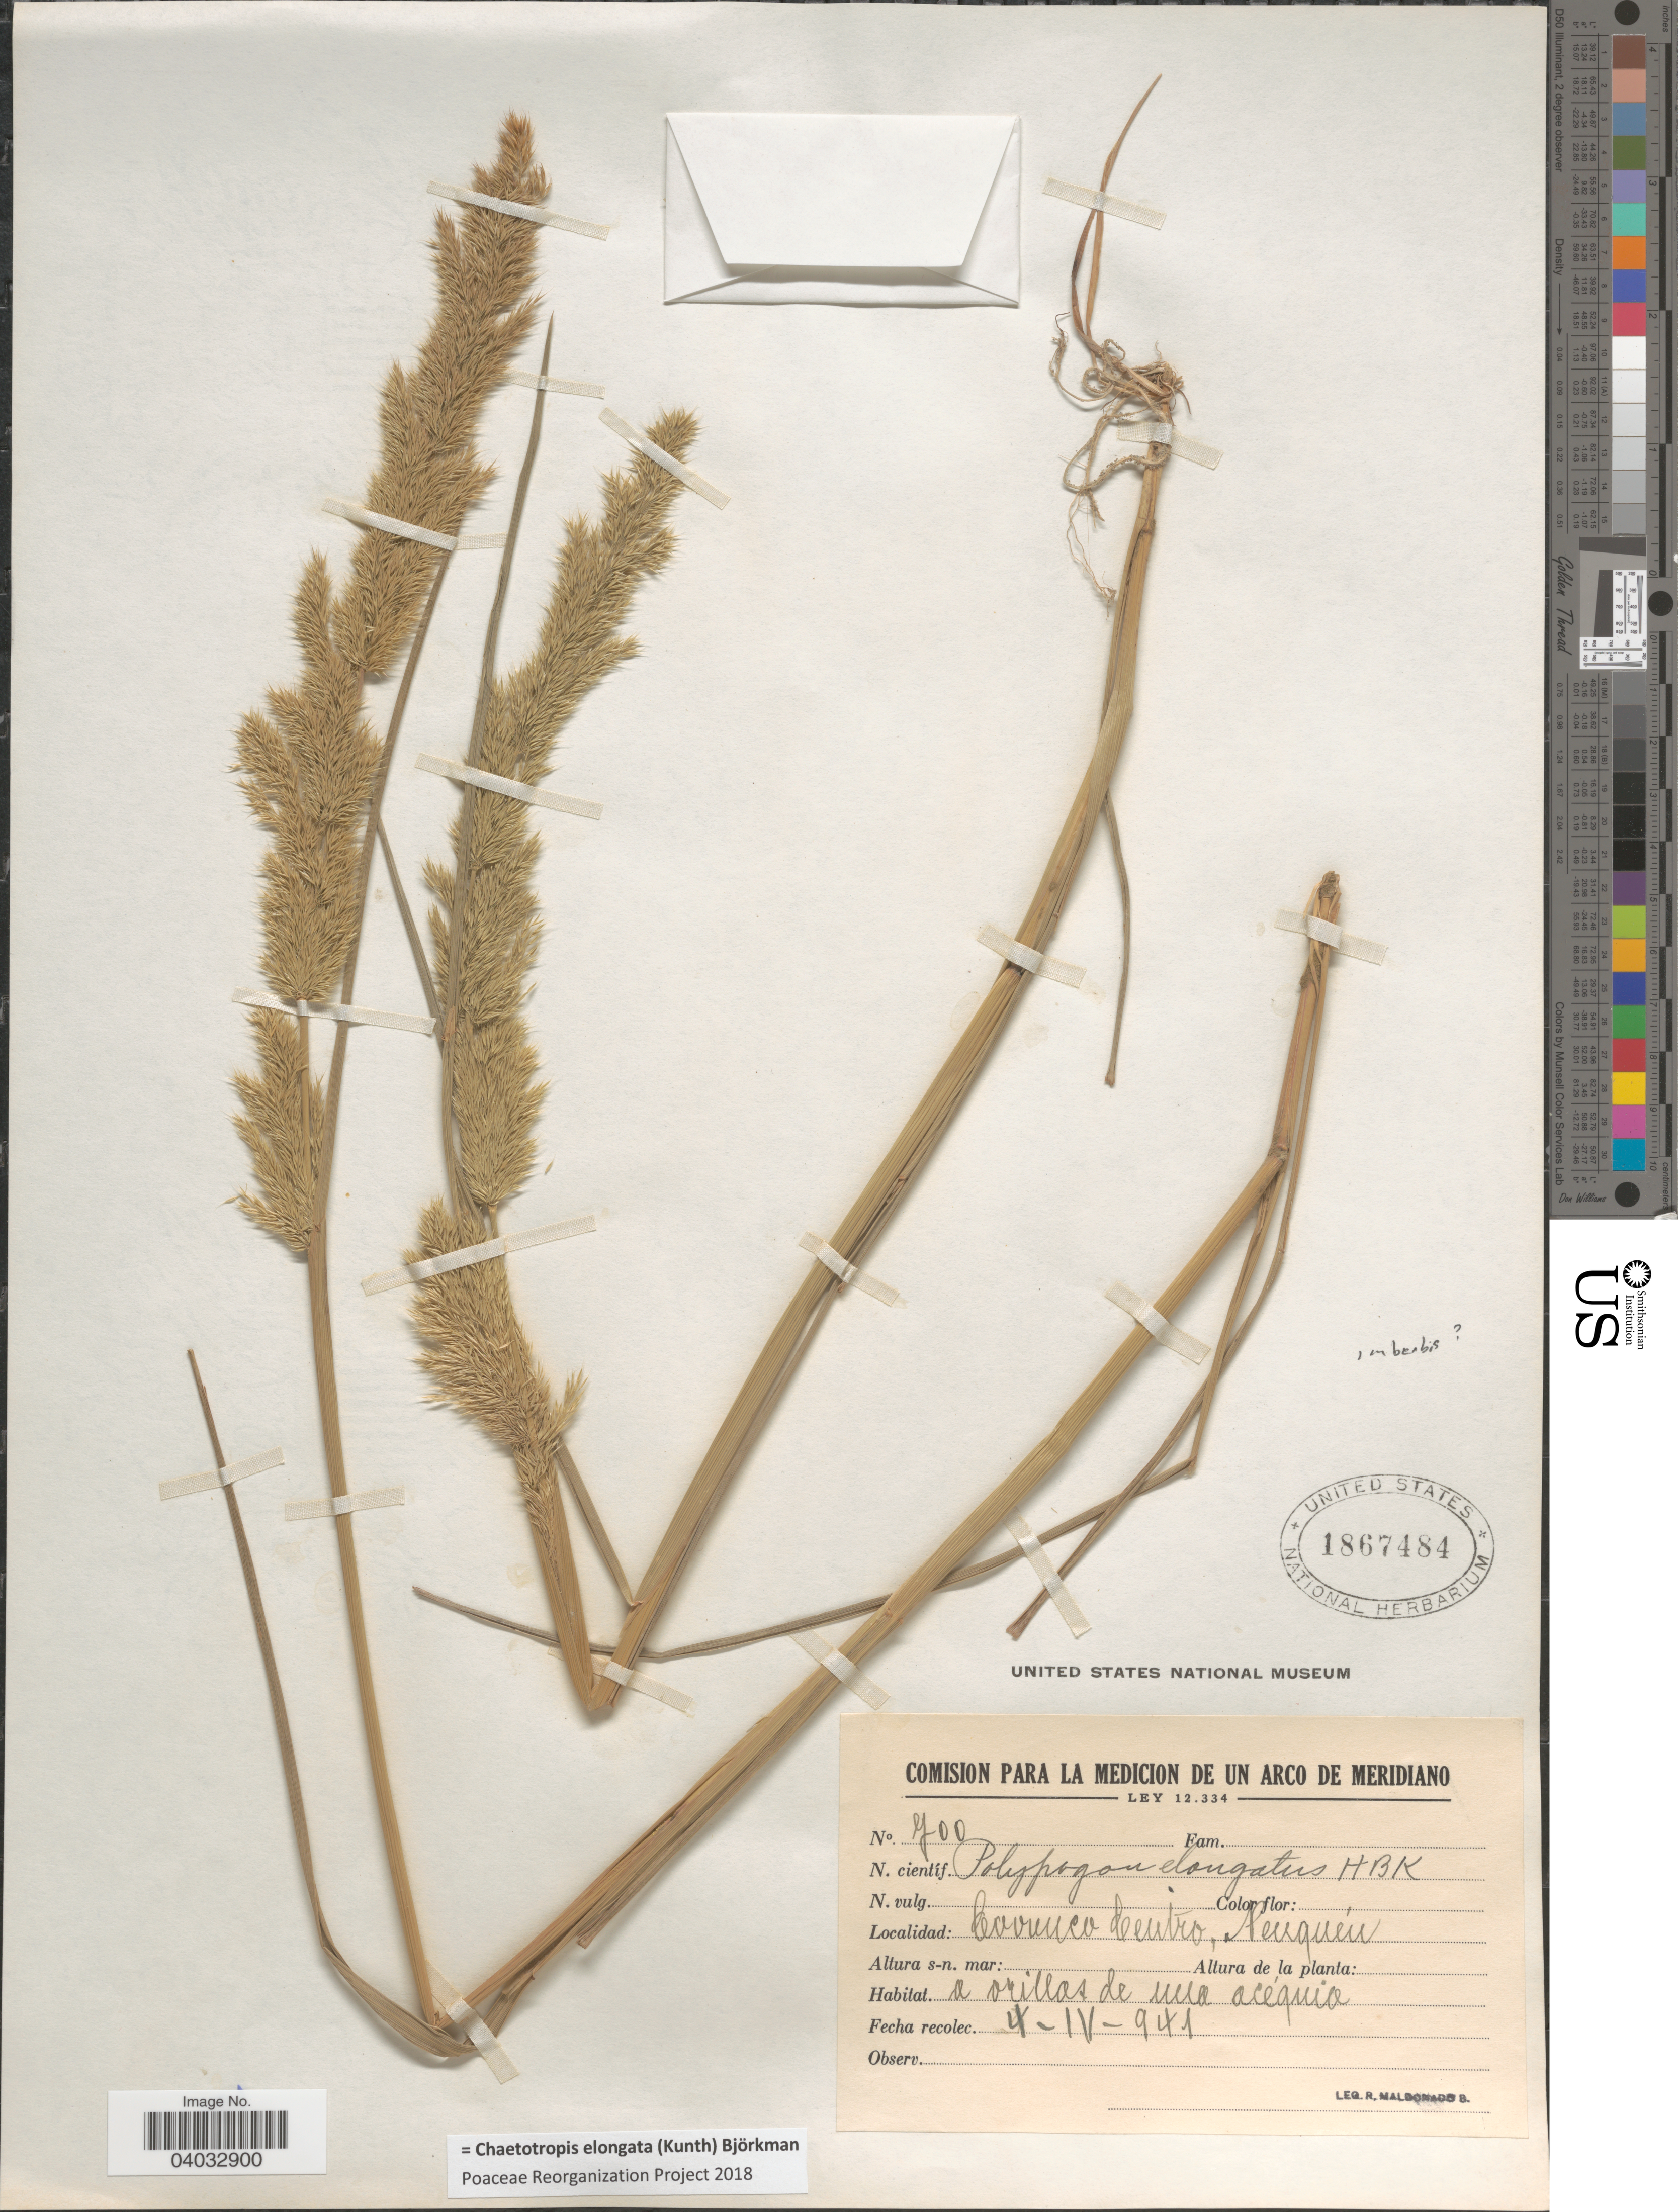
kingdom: Plantae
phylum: Tracheophyta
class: Liliopsida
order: Poales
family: Poaceae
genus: Chaetotropis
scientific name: Chaetotropis elongata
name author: (Kunth) Björkman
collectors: R. Maldonado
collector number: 700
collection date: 1941-04-04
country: Argentina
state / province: Neuquen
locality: Covunco Centro.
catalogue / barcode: US 1867484